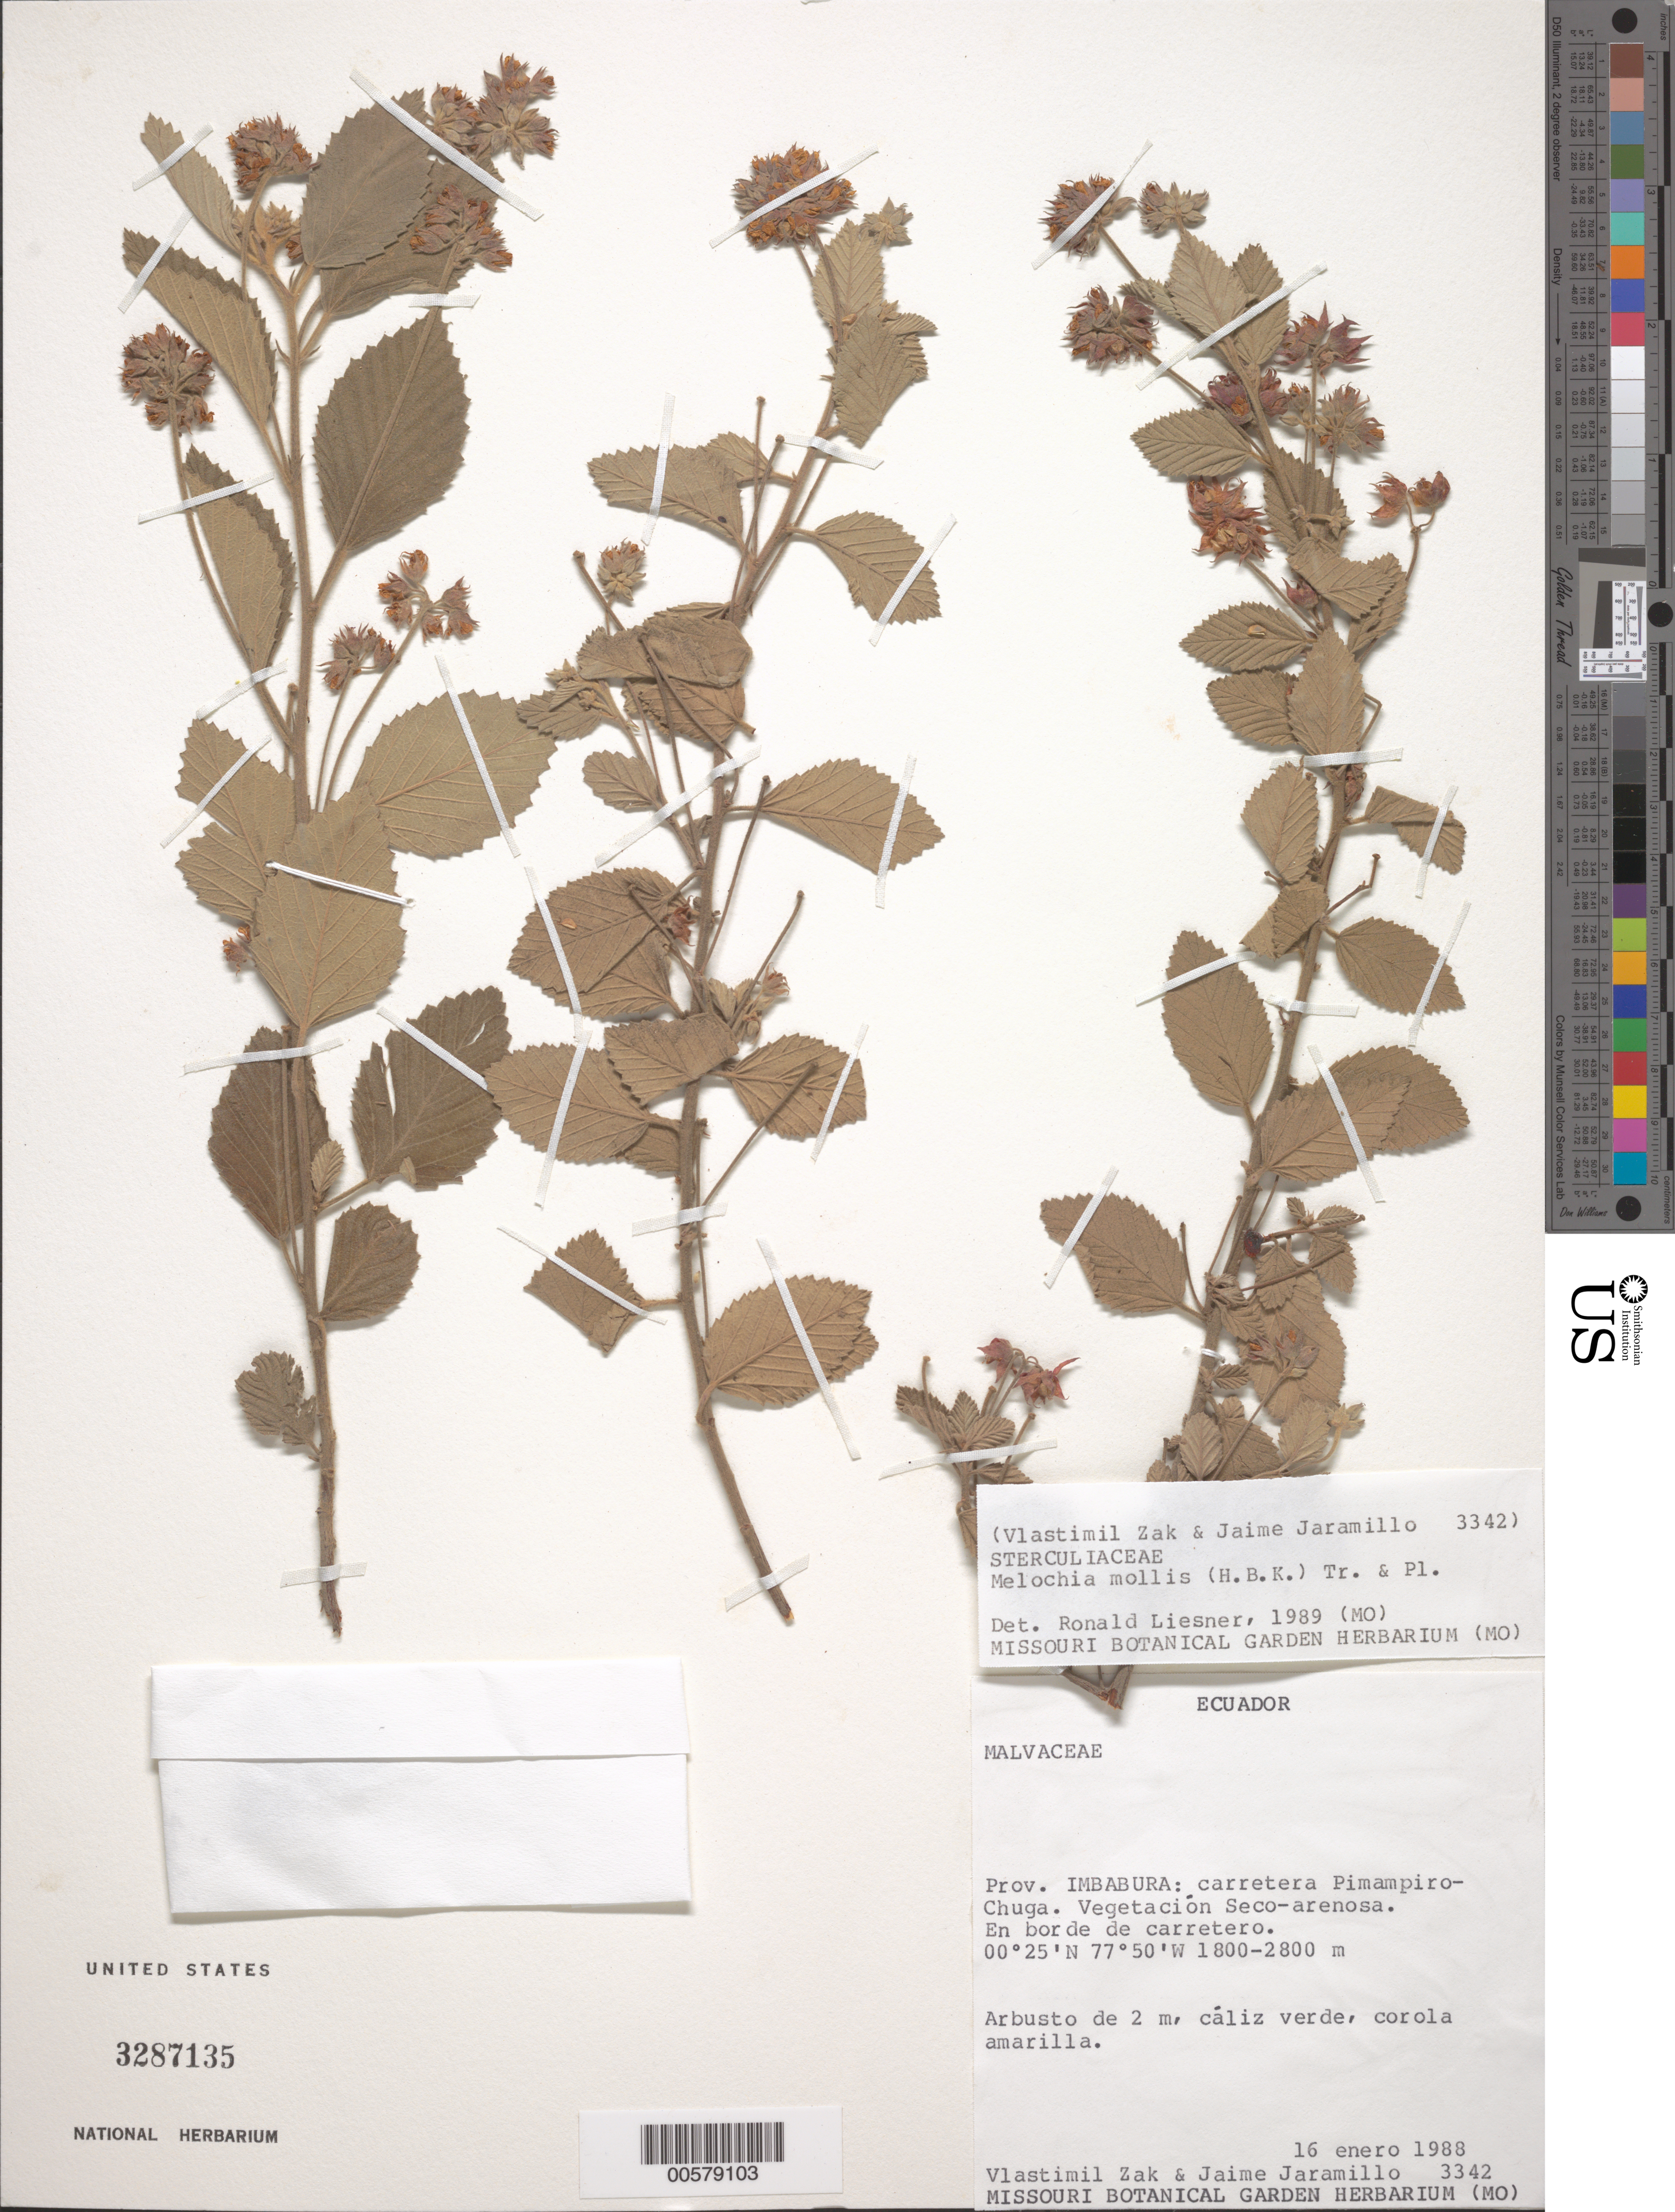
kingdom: Plantae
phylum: Tracheophyta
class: Magnoliopsida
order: Malvales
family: Malvaceae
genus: Melochia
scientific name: Melochia mollis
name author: (Kunth) Triana & Planch.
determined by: Liesner, R. L.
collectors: V. Zak & J. L. Jaramillo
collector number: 3342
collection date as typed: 16 Jan 1988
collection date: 1988-01-16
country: Ecuador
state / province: Imbabura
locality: Carretera Pimampiro-Chuga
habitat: Vegetación Seco-arenosa, en borde de carretera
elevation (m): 1800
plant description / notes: GB, NY, US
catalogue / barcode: US 3287135